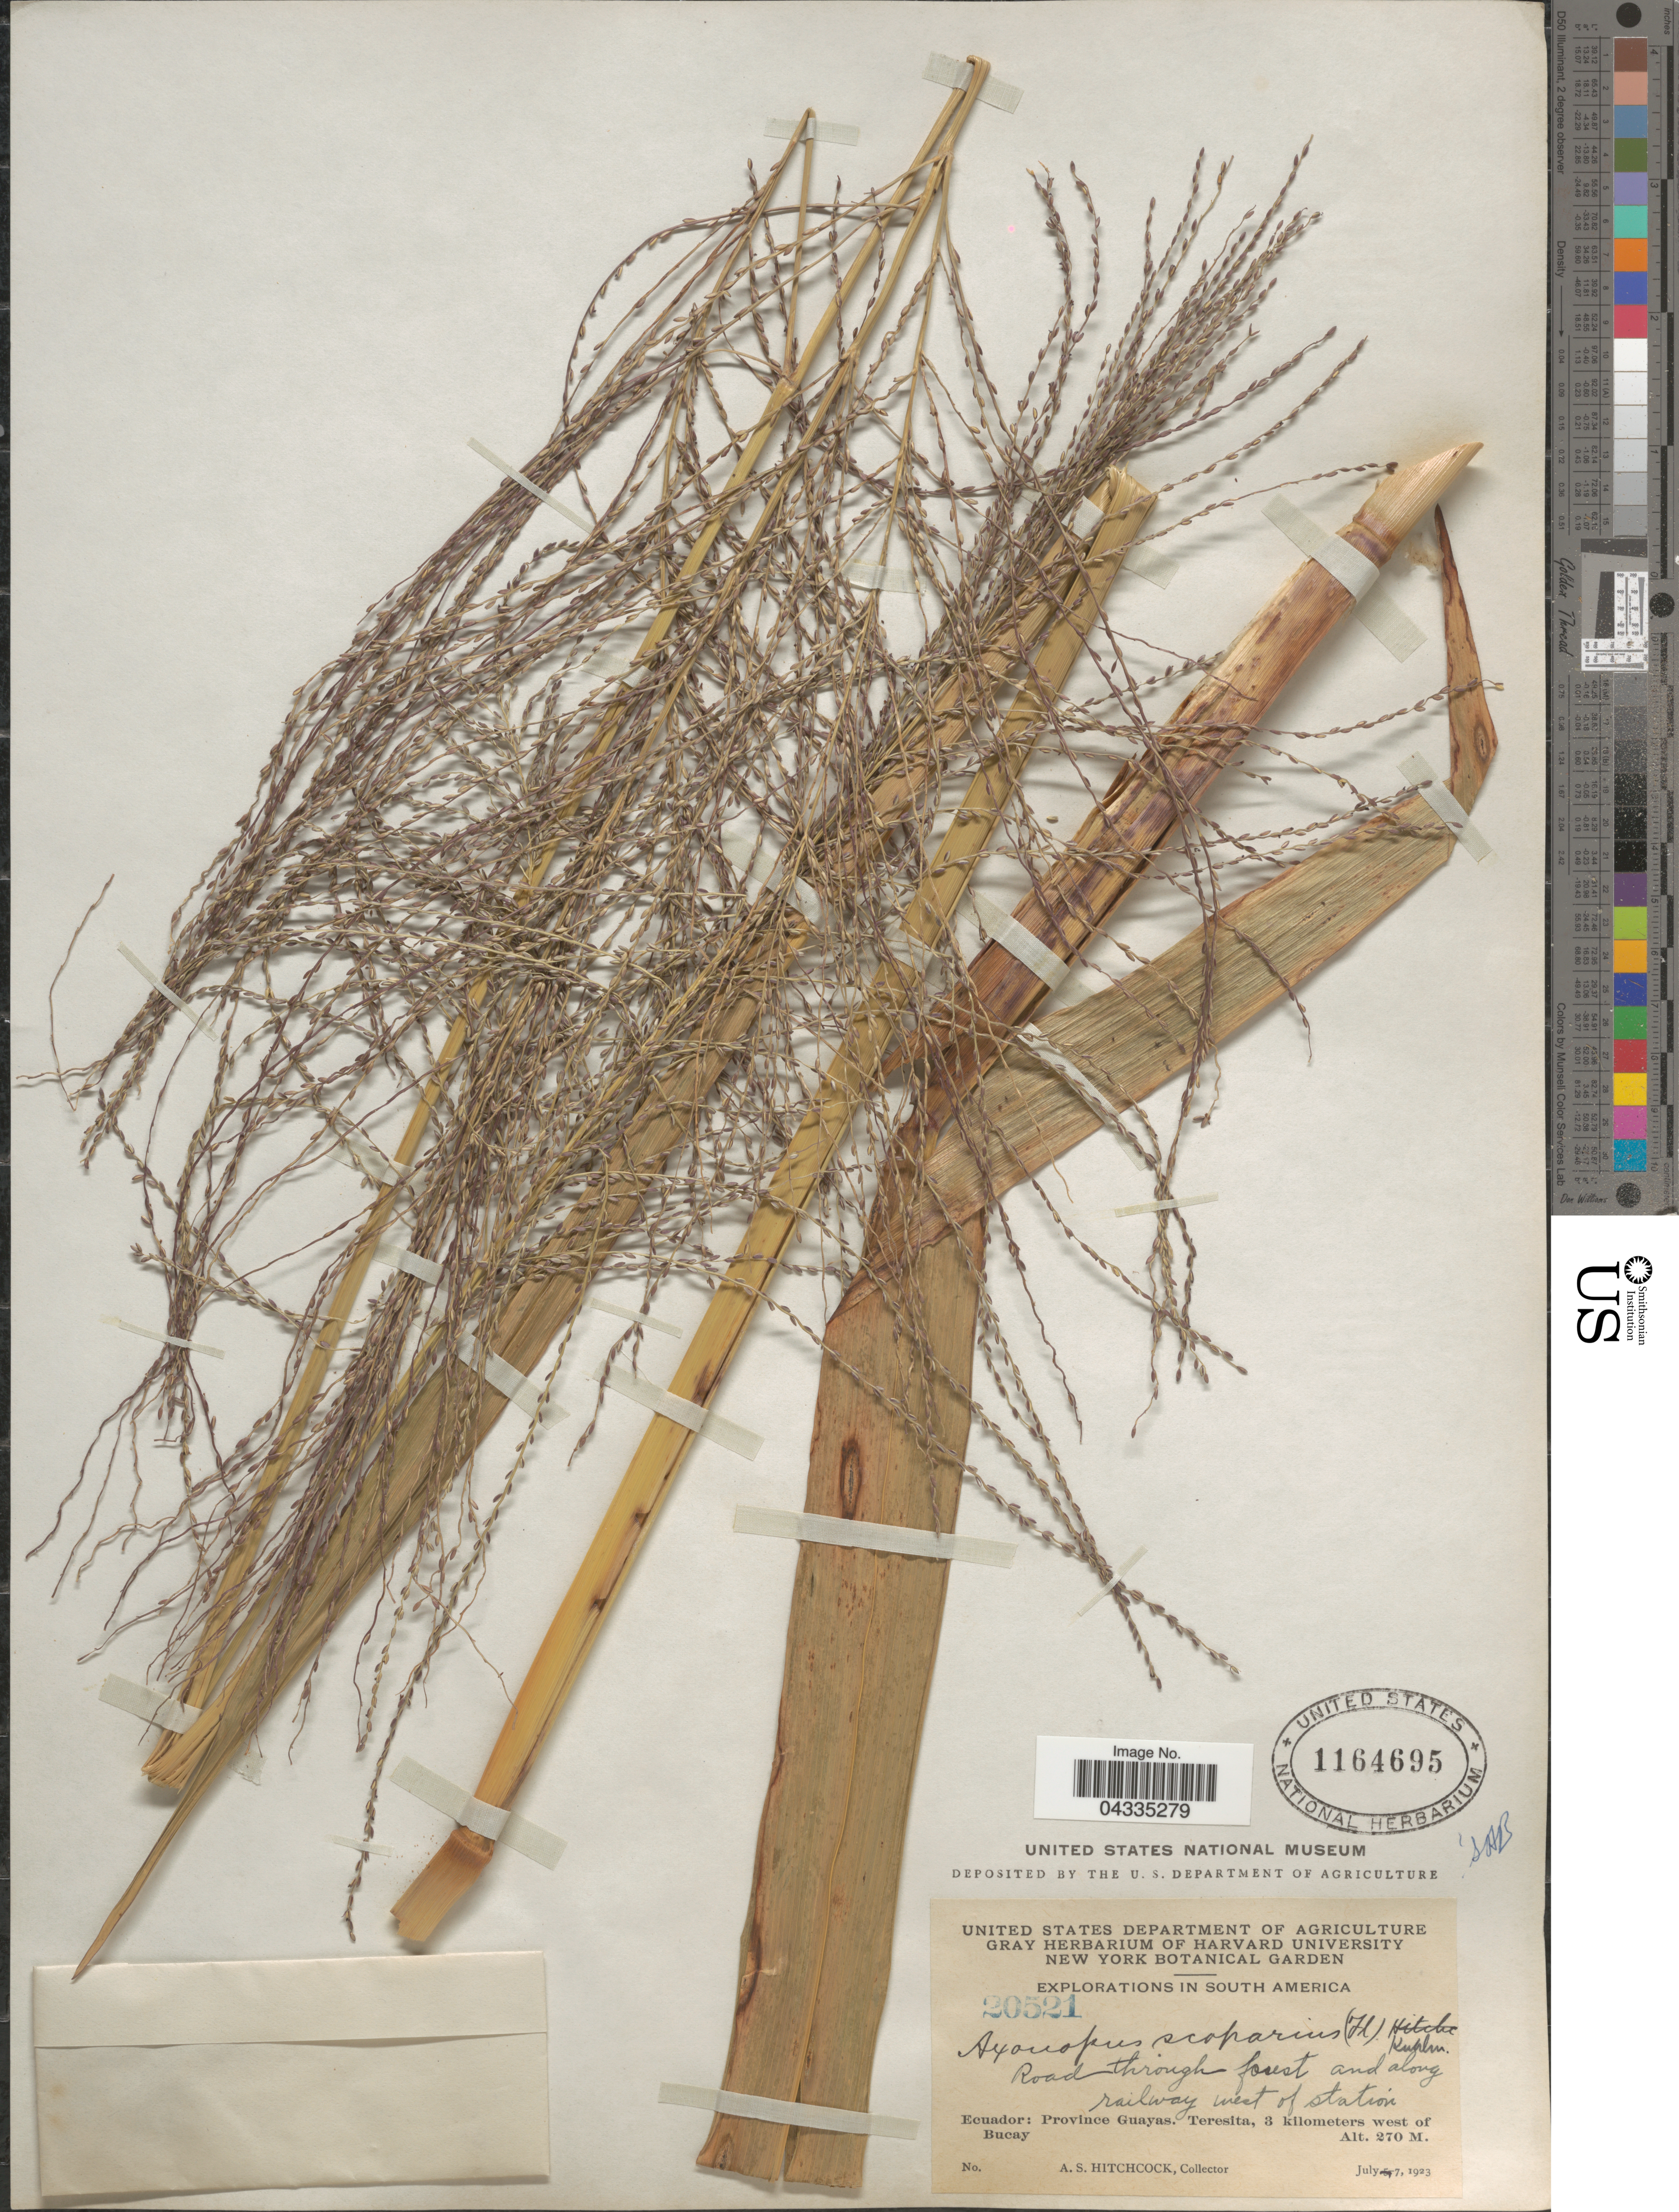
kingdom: Plantae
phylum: Tracheophyta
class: Liliopsida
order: Poales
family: Poaceae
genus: Axonopus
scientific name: Axonopus scoparius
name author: (Flüggé) Kuhlm.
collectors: A. S. Hitchcock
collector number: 20521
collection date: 1923-07-07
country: Ecuador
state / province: Guayas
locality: Explorations in South America. Road through forest and along railway west of station. Teresita, 3 kilometers west of Bucay.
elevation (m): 270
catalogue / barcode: US 1164695